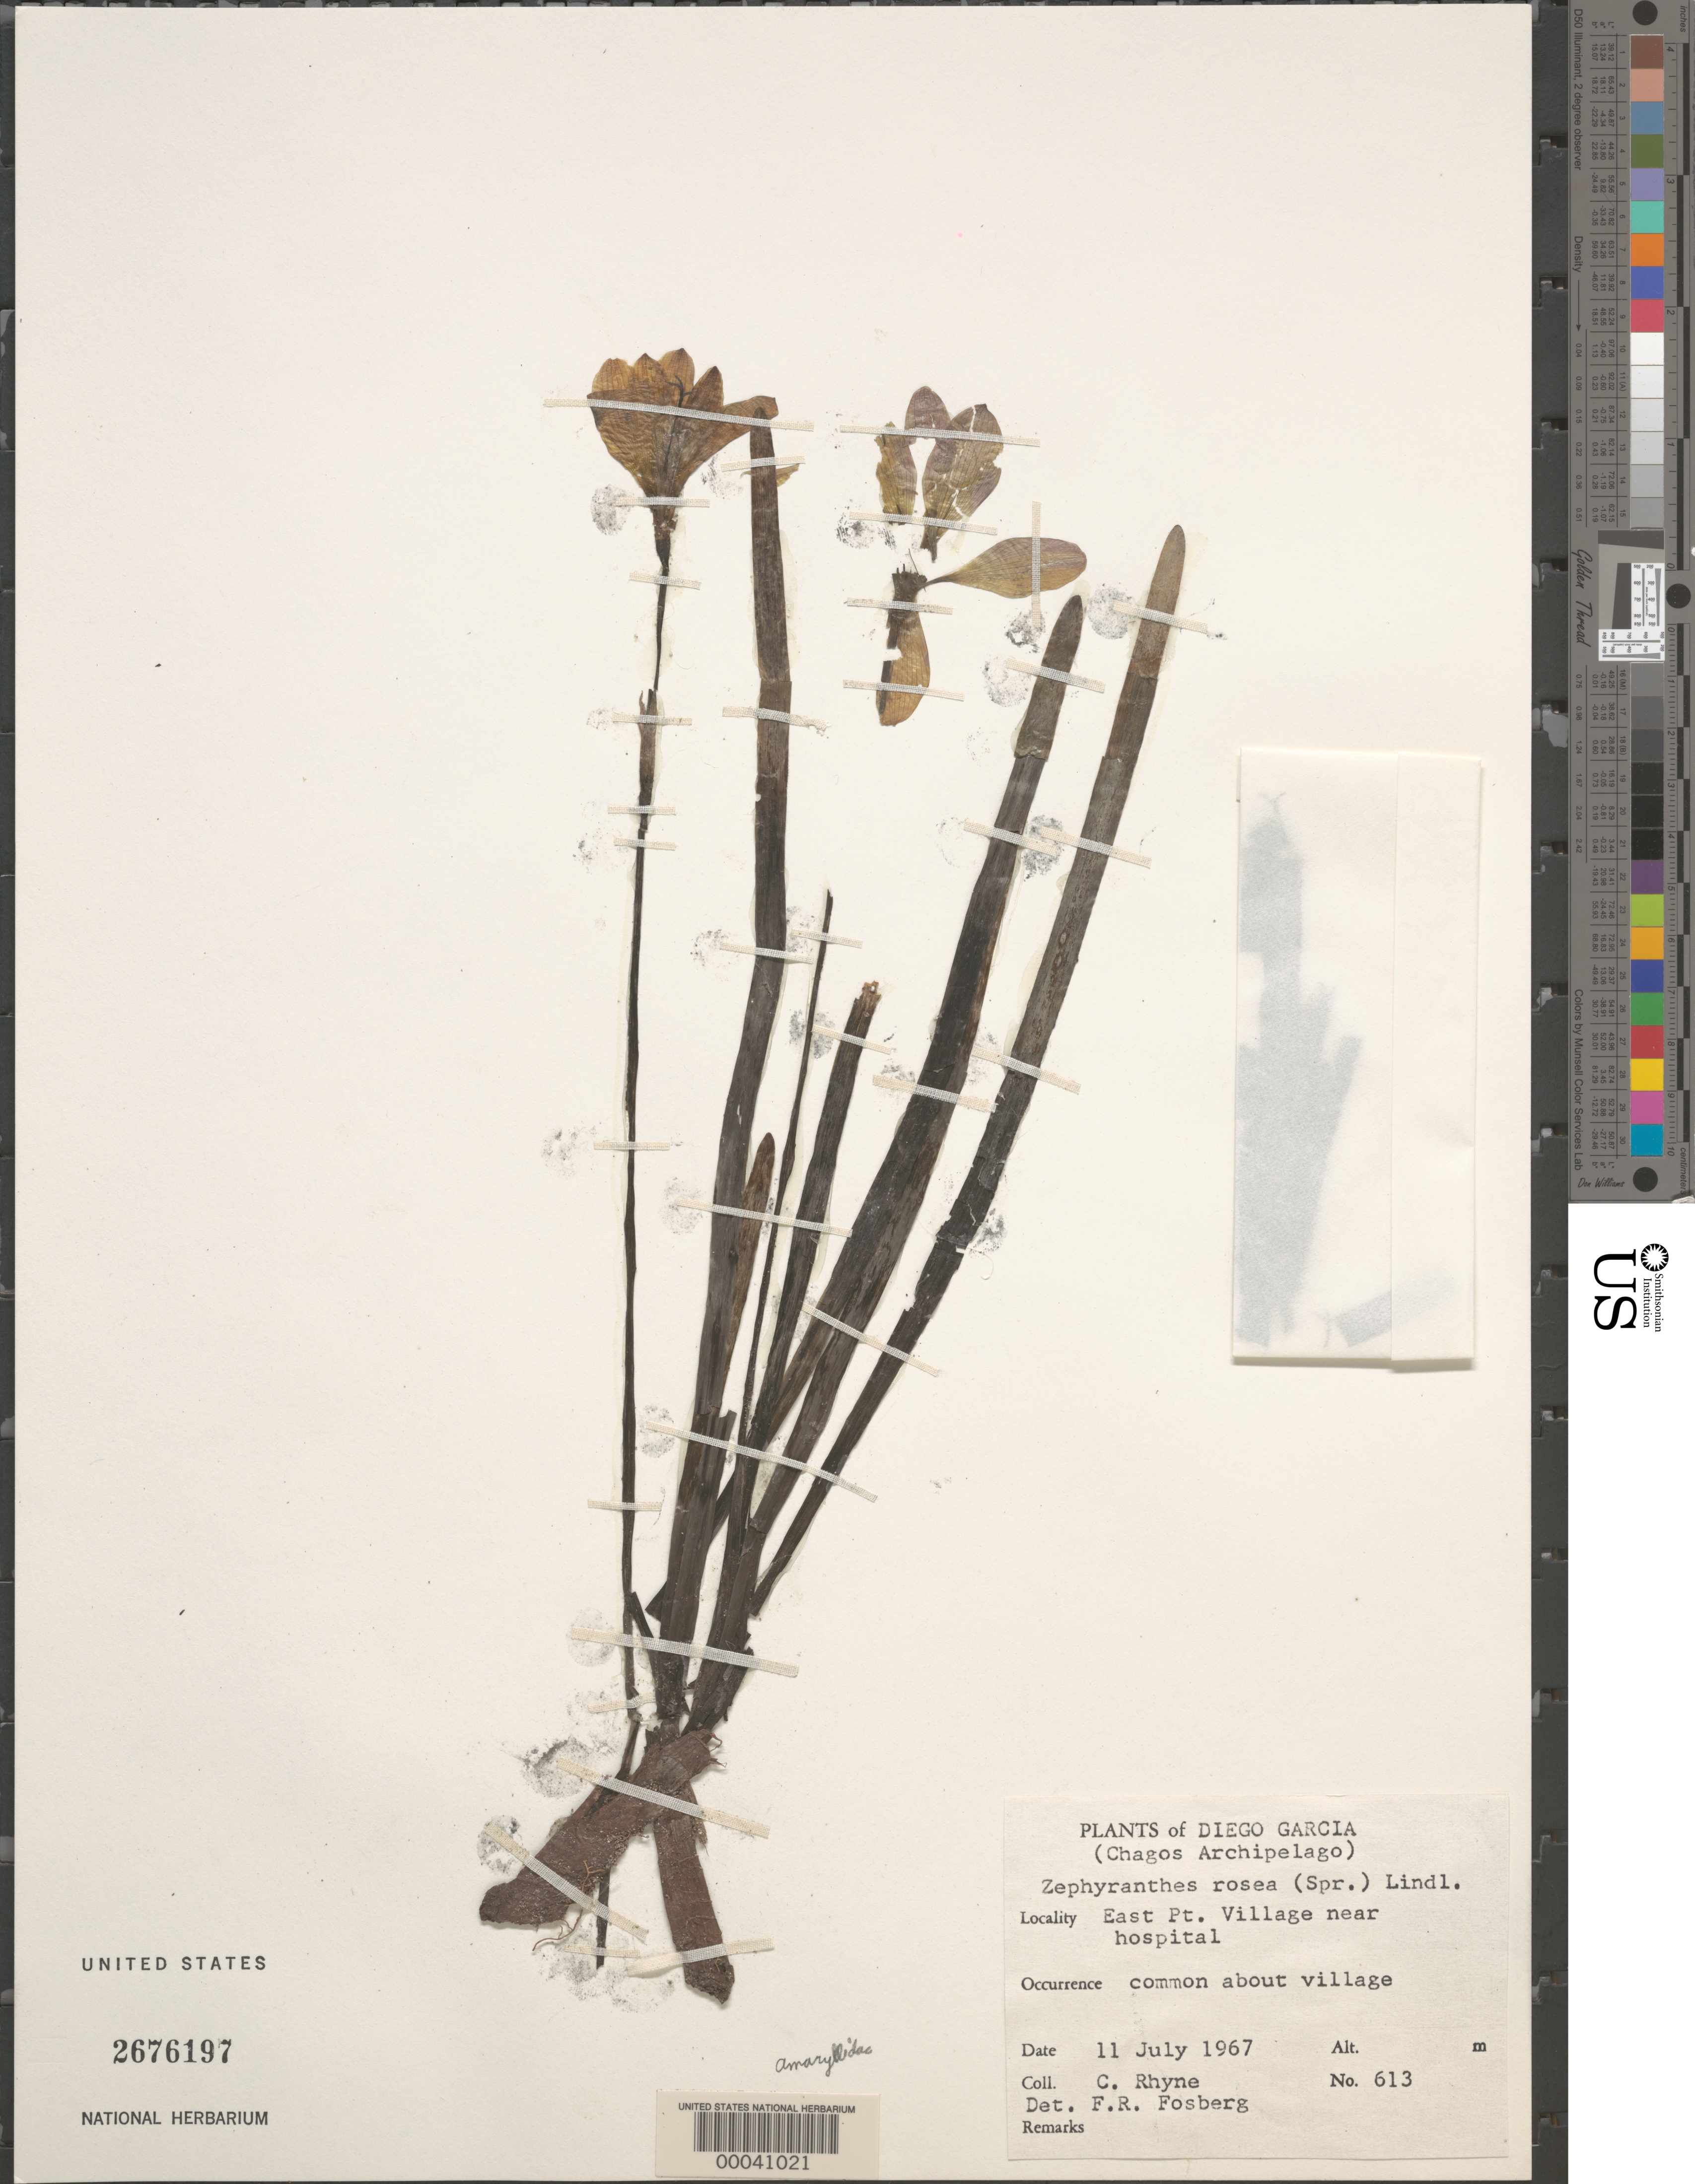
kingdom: Plantae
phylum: Tracheophyta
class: Liliopsida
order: Asparagales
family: Amaryllidaceae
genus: Zephyranthes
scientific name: Zephyranthes rosea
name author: Lindl.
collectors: C. Rhyne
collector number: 613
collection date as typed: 11 Jul 1967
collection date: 1967-07-11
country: British Indian Ocean Territory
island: Diego Garcia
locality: East Point Settlement, near hospital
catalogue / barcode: US 2676197